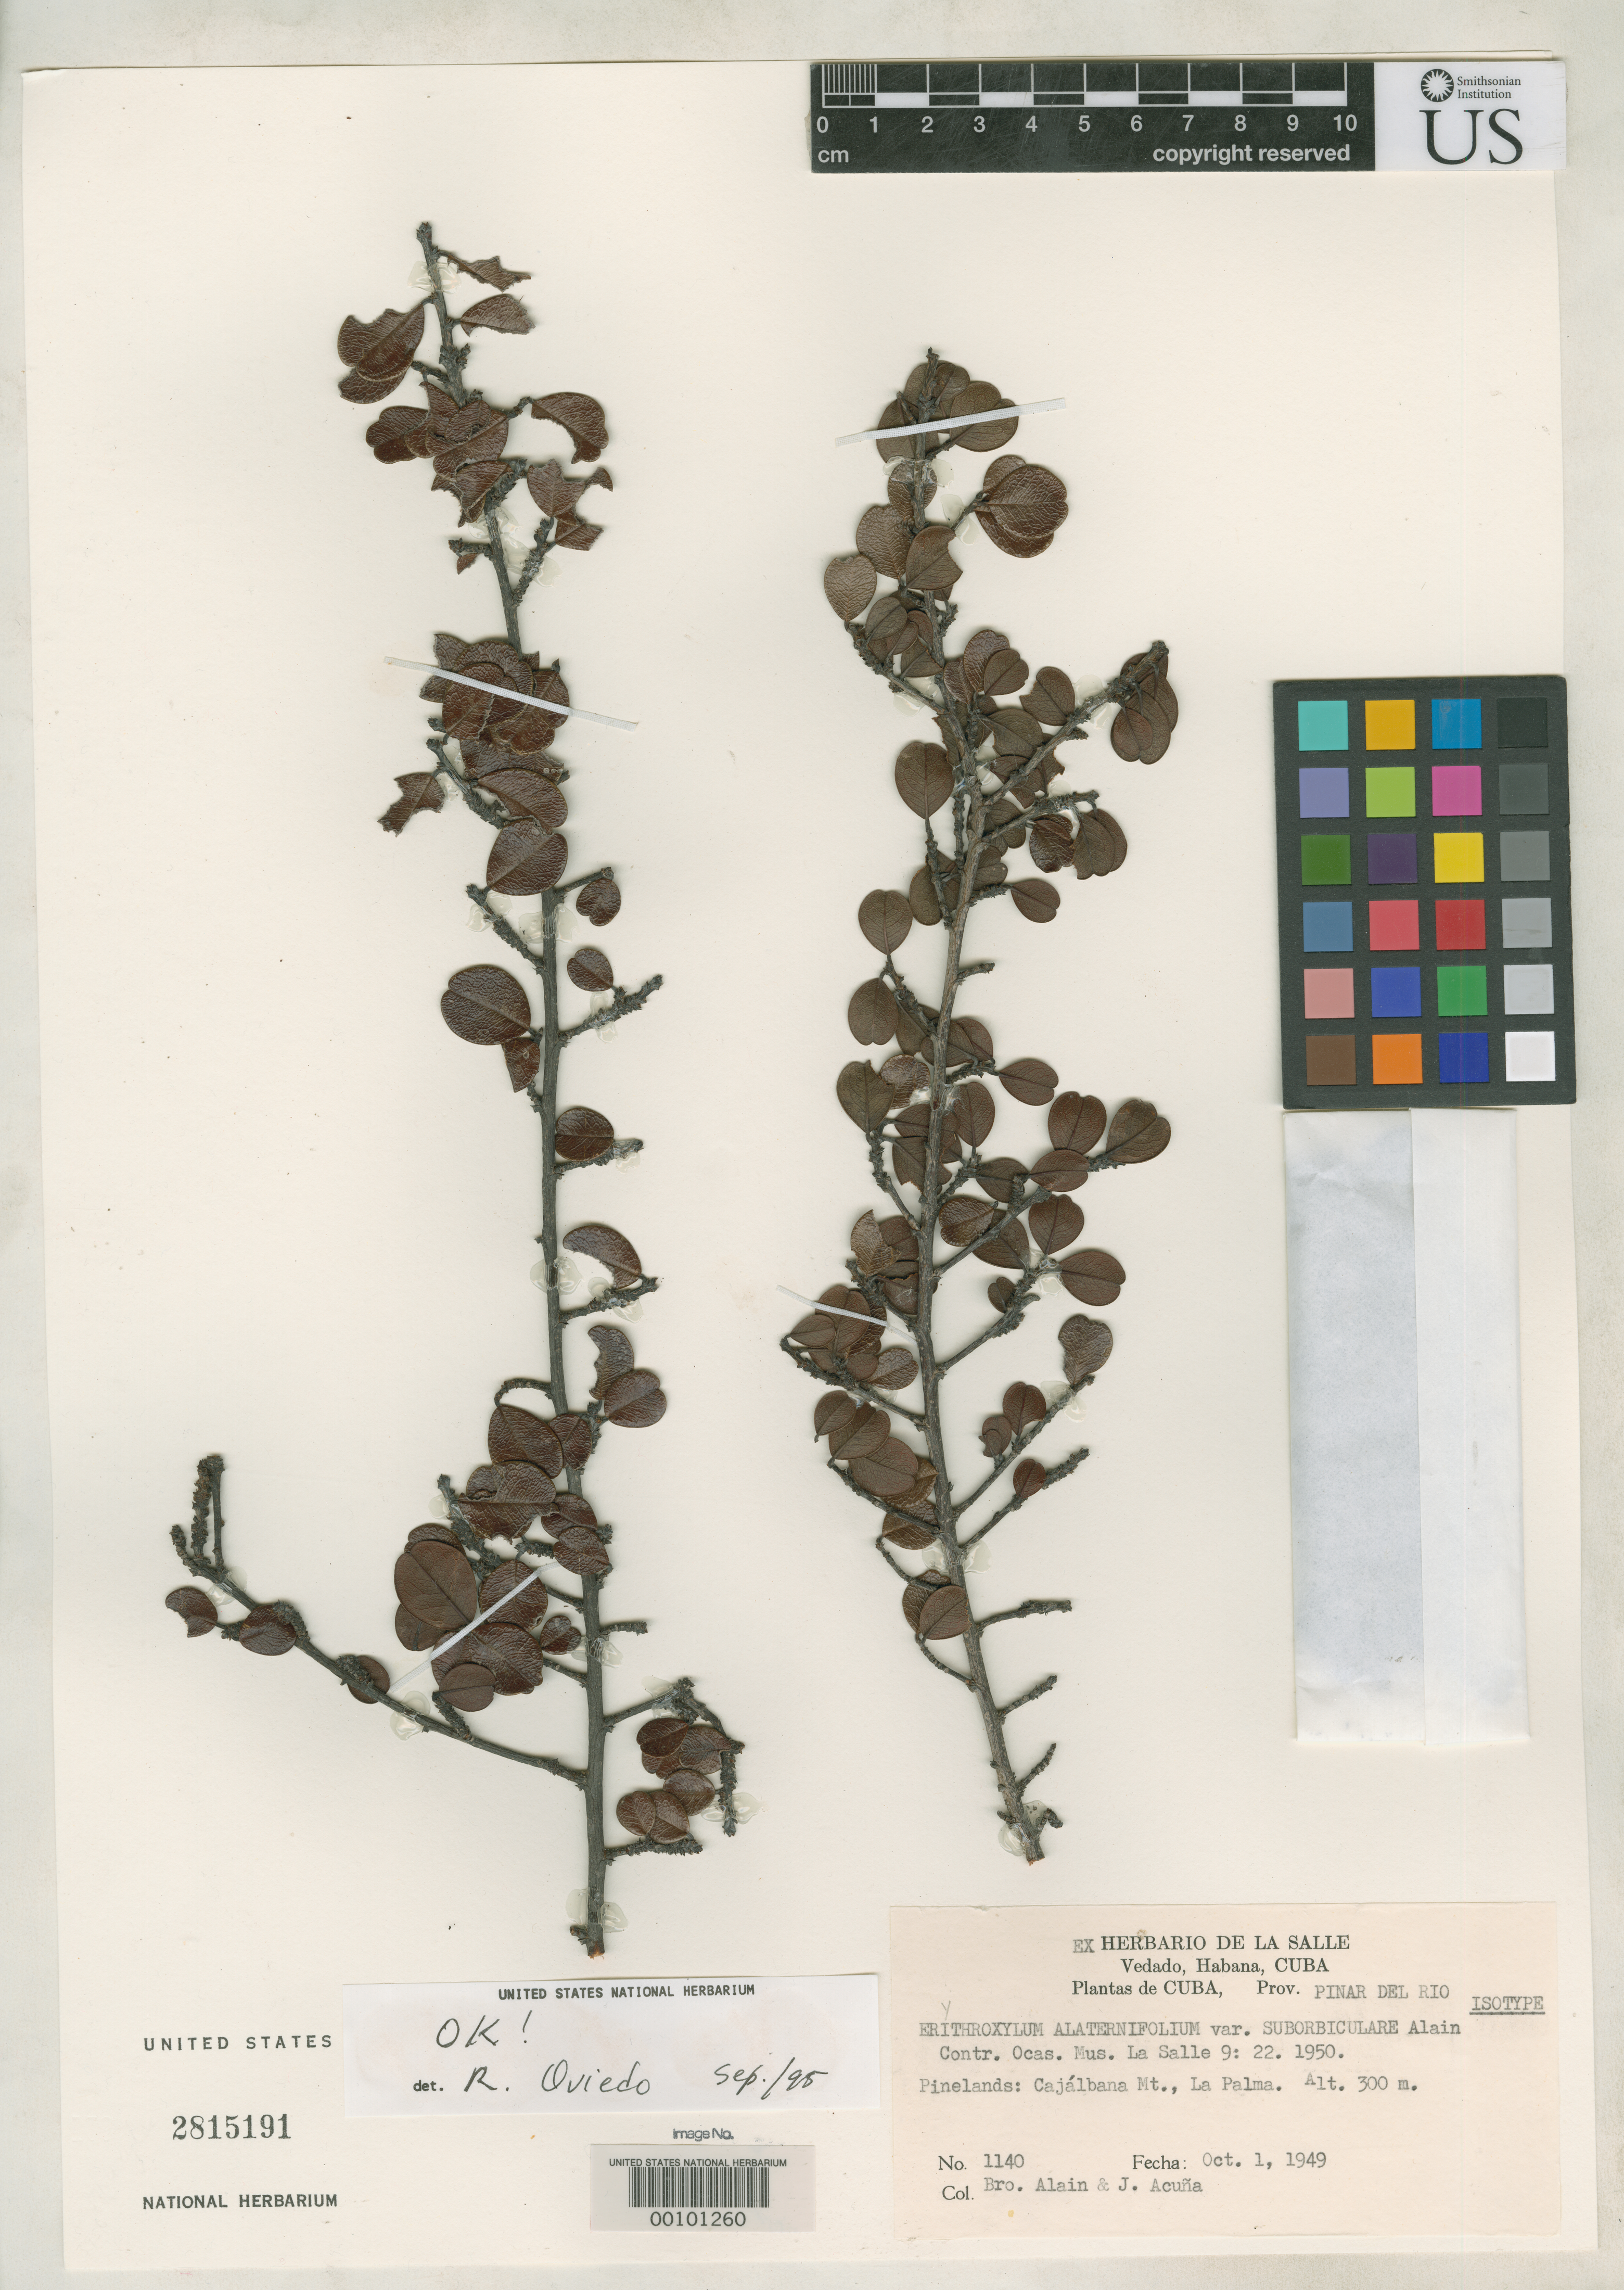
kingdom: Plantae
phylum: Tracheophyta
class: Magnoliopsida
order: Malpighiales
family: Erythroxylaceae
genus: Erythroxylum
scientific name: Erythroxylum alaternifolium var. suborbiculare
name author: Alain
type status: Isotype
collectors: A. H. Liogier & J. B. Acuña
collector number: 1140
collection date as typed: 01 Oct 1949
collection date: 1949-10-01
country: Cuba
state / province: Pinar del Río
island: Greater Antilles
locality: Cajalbana Mt., La Palma.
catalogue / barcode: US 2815191